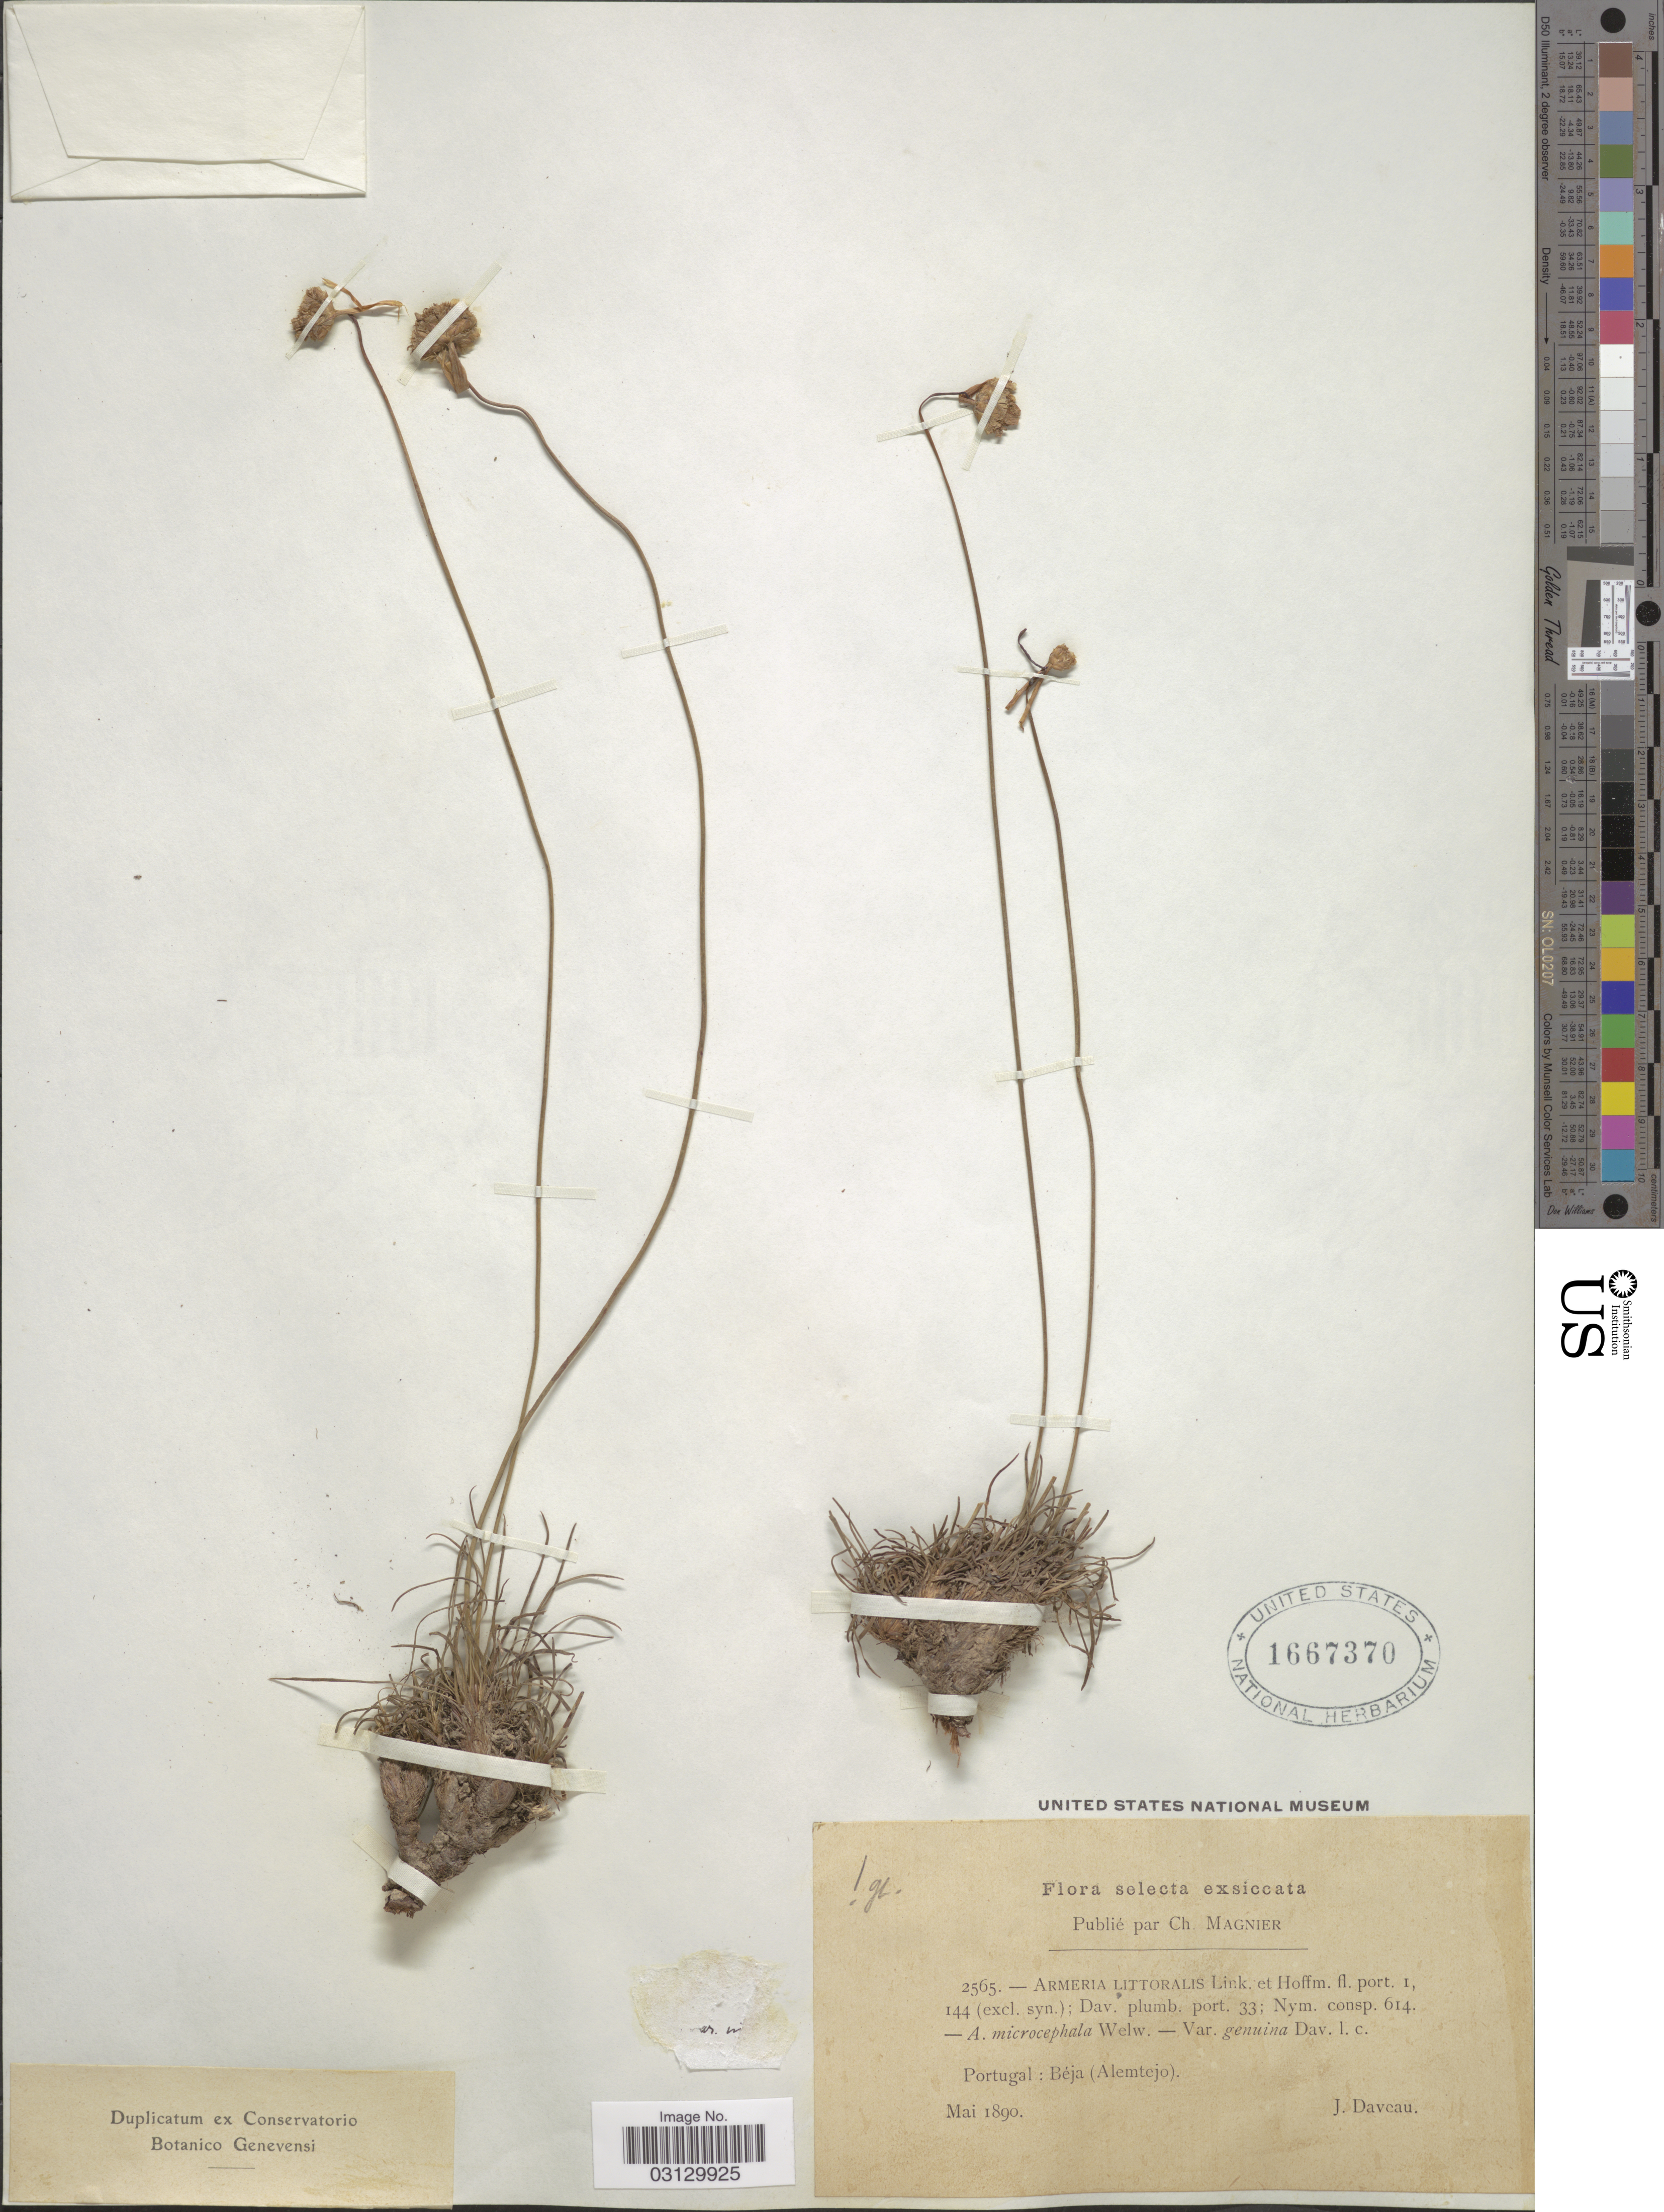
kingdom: Plantae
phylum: Tracheophyta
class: Magnoliopsida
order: Caryophyllales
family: Plumbaginaceae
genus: Armeria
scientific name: Armeria linkiana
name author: Nieto Fel.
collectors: J. Daveau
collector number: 2565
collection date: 1890-05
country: Portugal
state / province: Beja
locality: Béja (Alemtejo).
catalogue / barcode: US 1667370